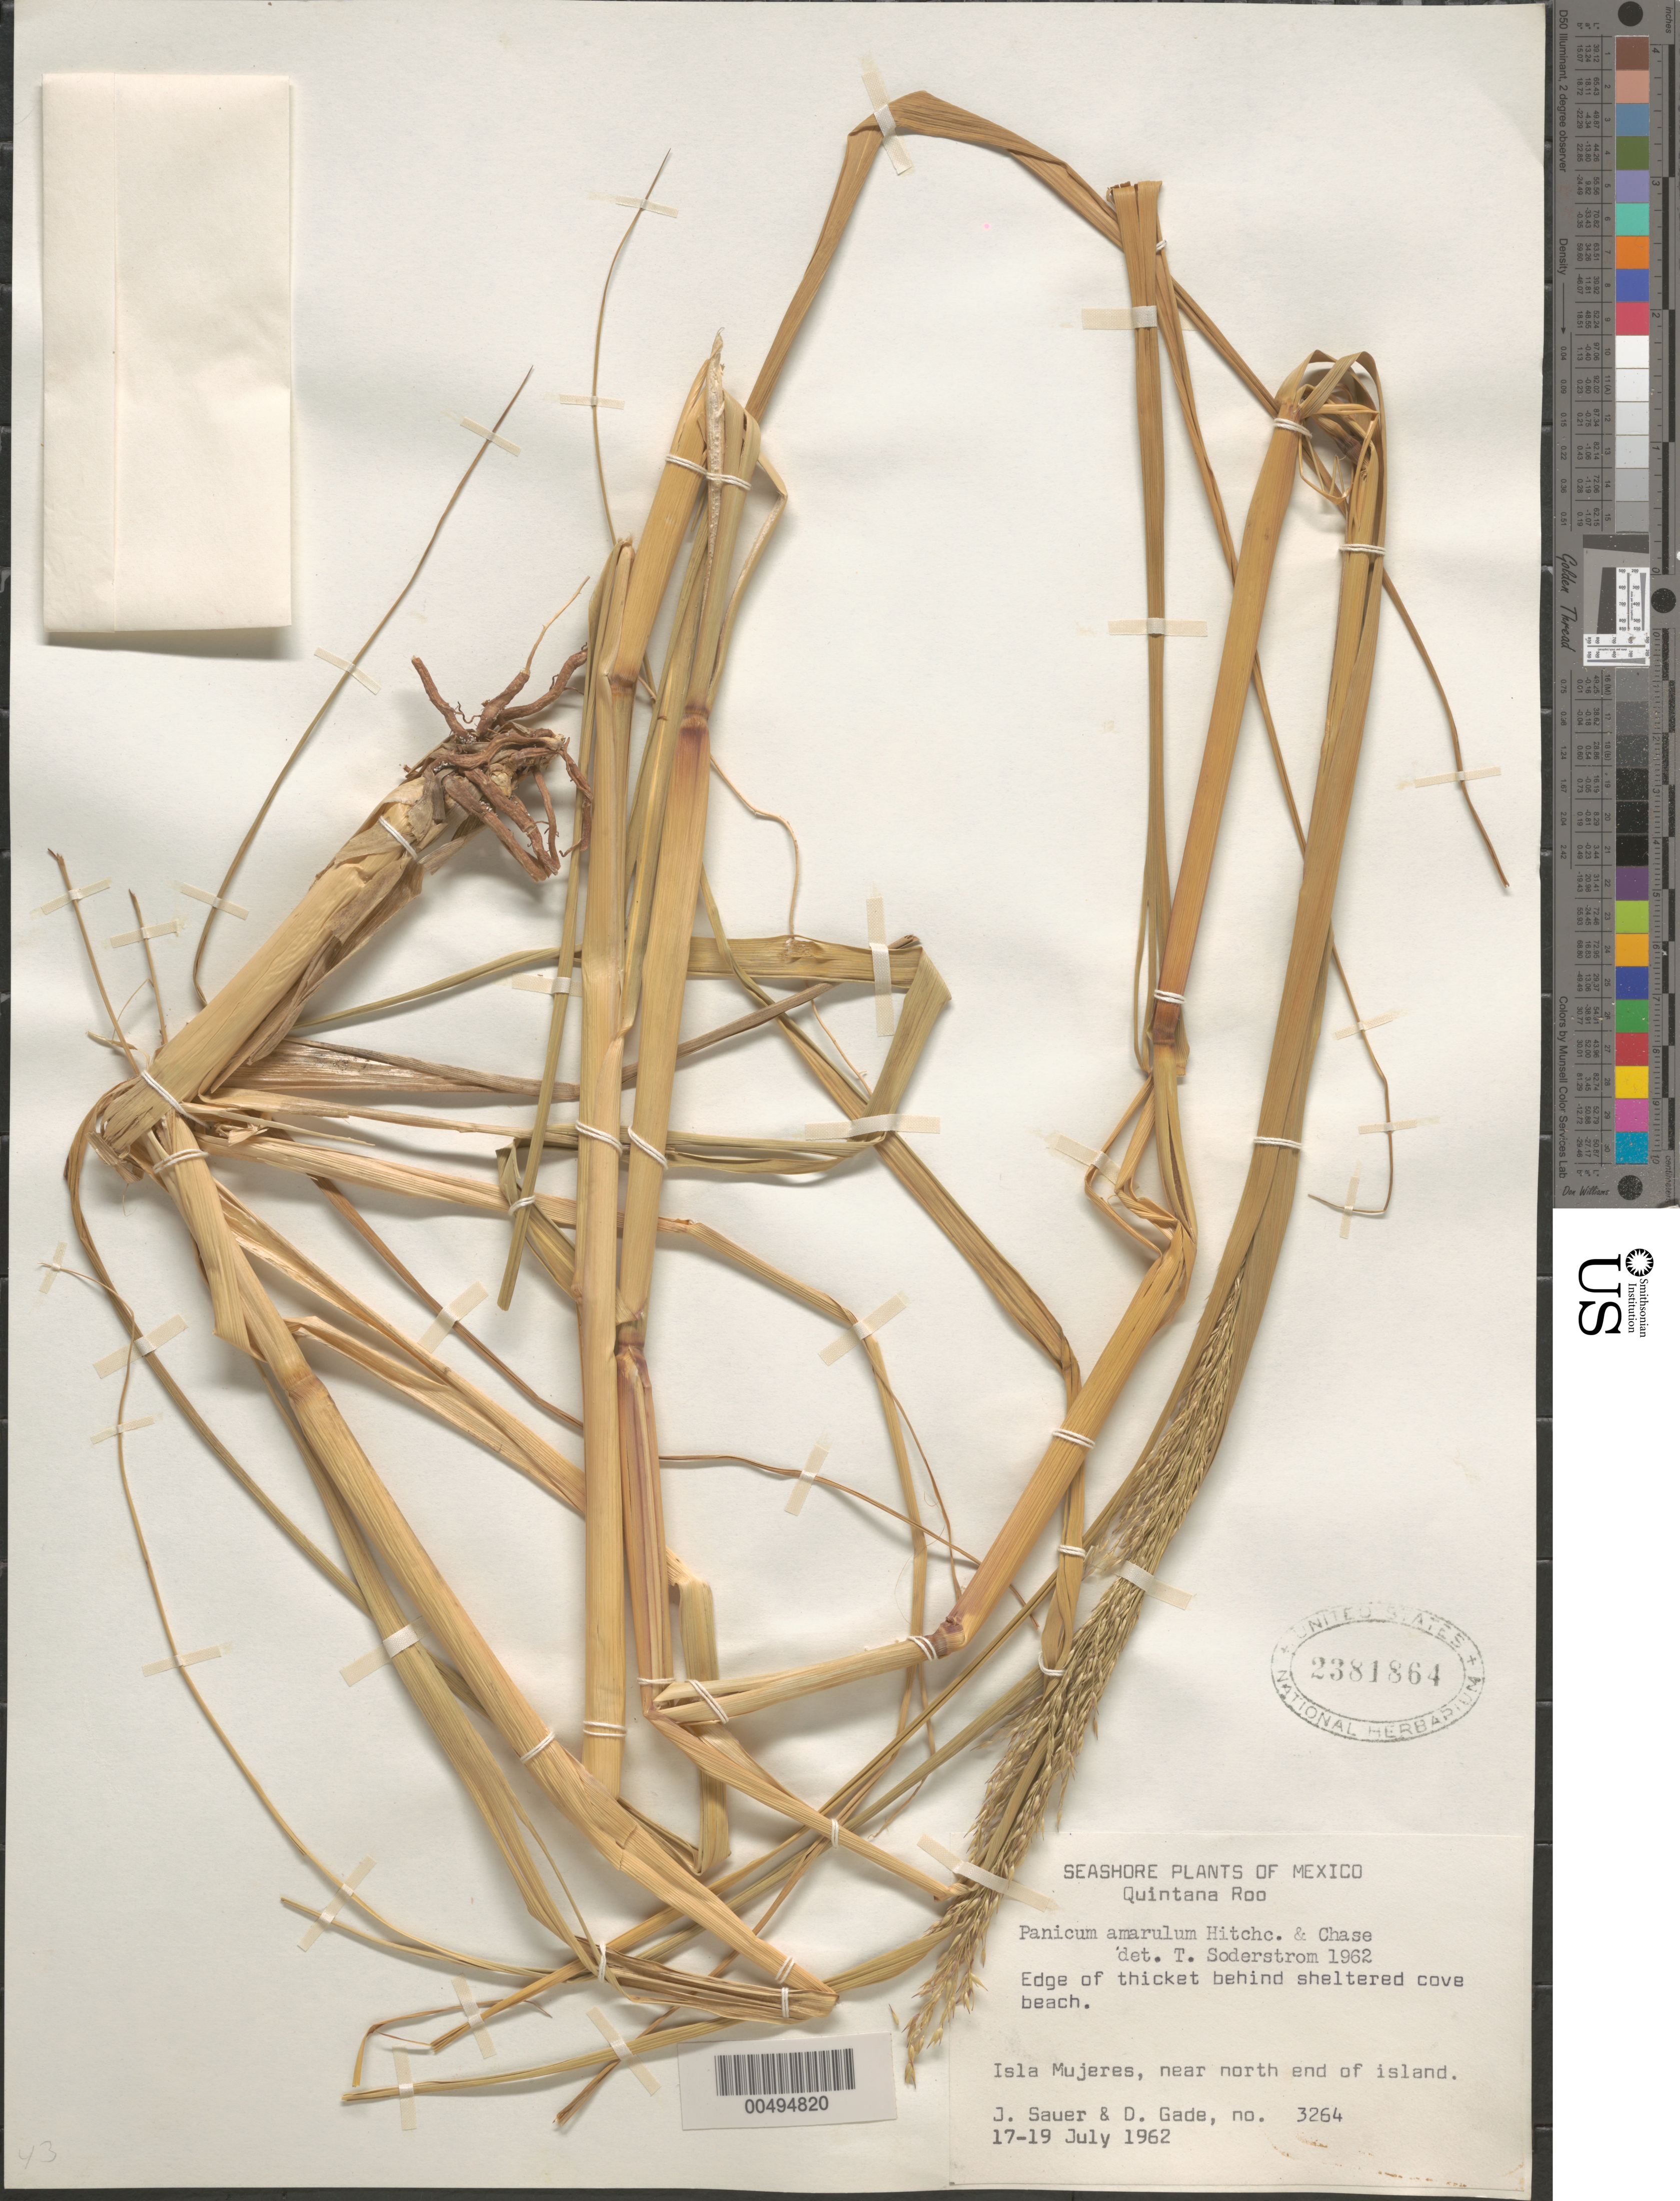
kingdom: Plantae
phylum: Tracheophyta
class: Liliopsida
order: Poales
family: Poaceae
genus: Panicum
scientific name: Panicum amarulum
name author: Hitchc. & Chase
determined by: Soderstrom, T. R.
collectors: J. Sauer & D. Gade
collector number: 3264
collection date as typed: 17 Jul 1962 to 19 Jul 1962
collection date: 1962-07-17/1962-07-19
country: Mexico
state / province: Quintana Roo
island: Isla Mujeres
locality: Near N end of island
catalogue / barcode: US 2381864